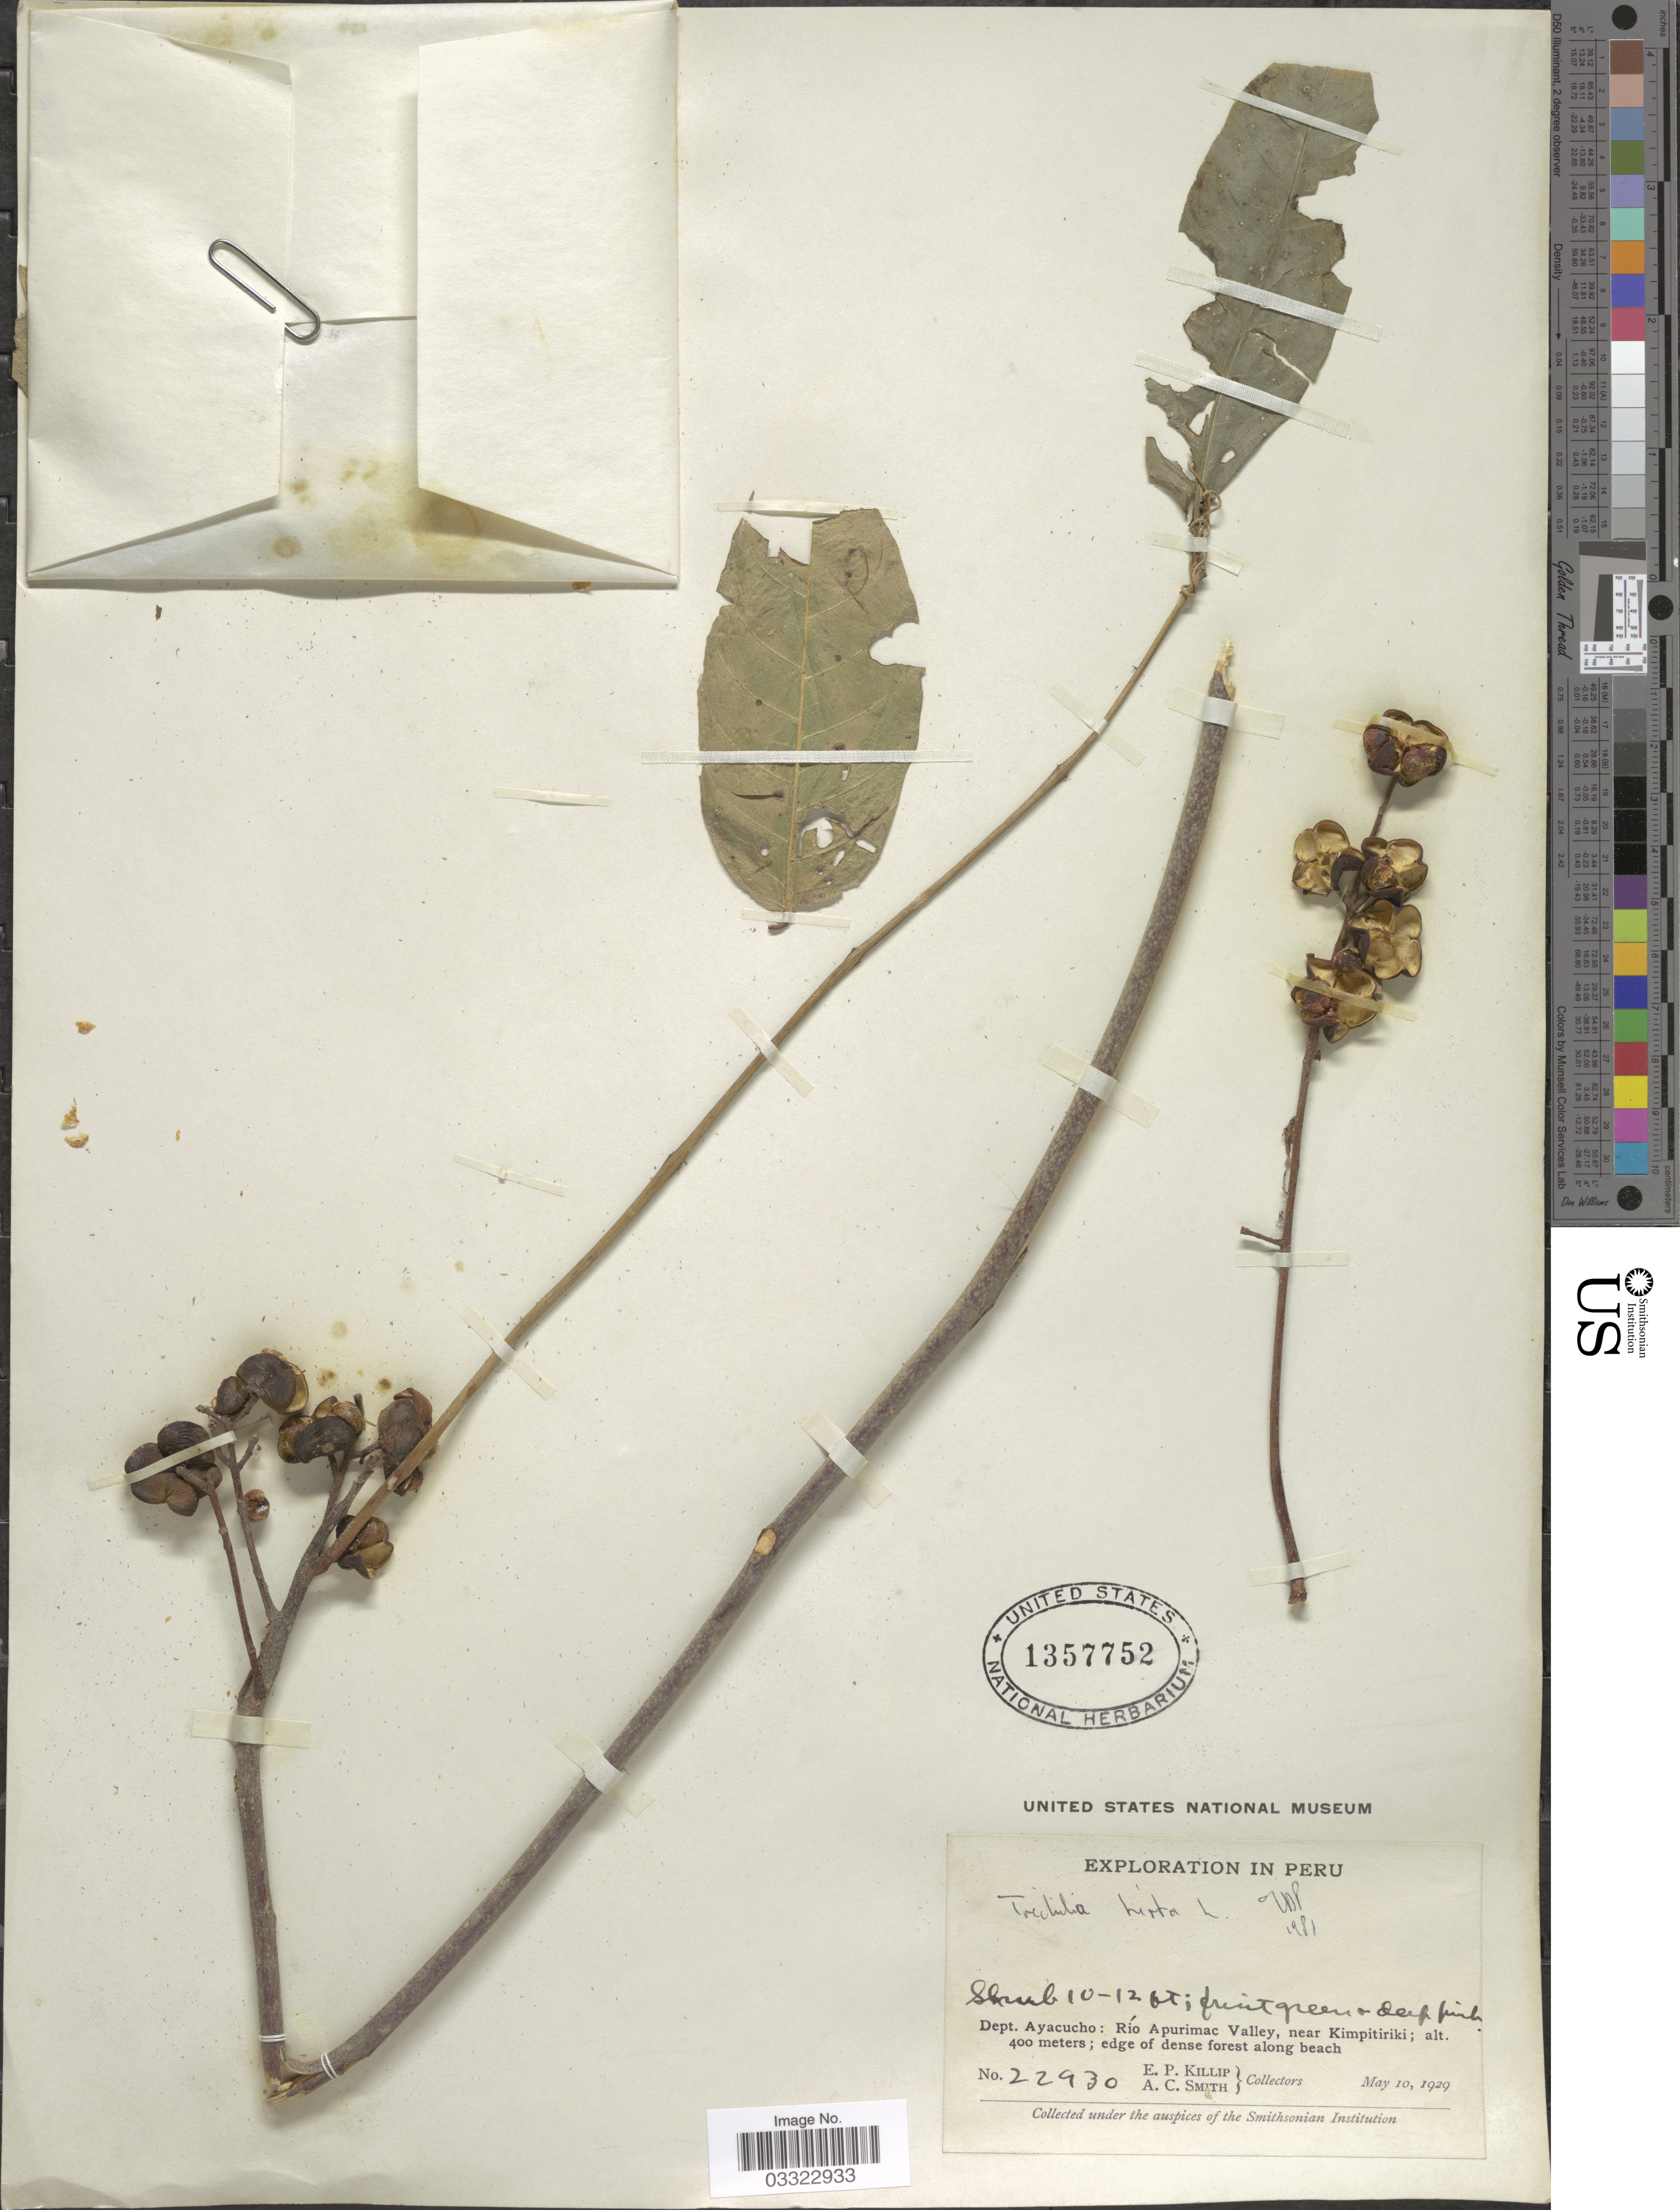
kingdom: Plantae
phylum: Tracheophyta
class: Magnoliopsida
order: Sapindales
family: Meliaceae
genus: Trichilia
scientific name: Trichilia hirta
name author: L.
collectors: E. P. Killip & A. C. Smith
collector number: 22930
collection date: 1929-05-10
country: Peru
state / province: Ayacucho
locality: Dept. Ayacucho: Río Apurimac Valley, near Kimpitiriki.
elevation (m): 400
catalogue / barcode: US 1357752